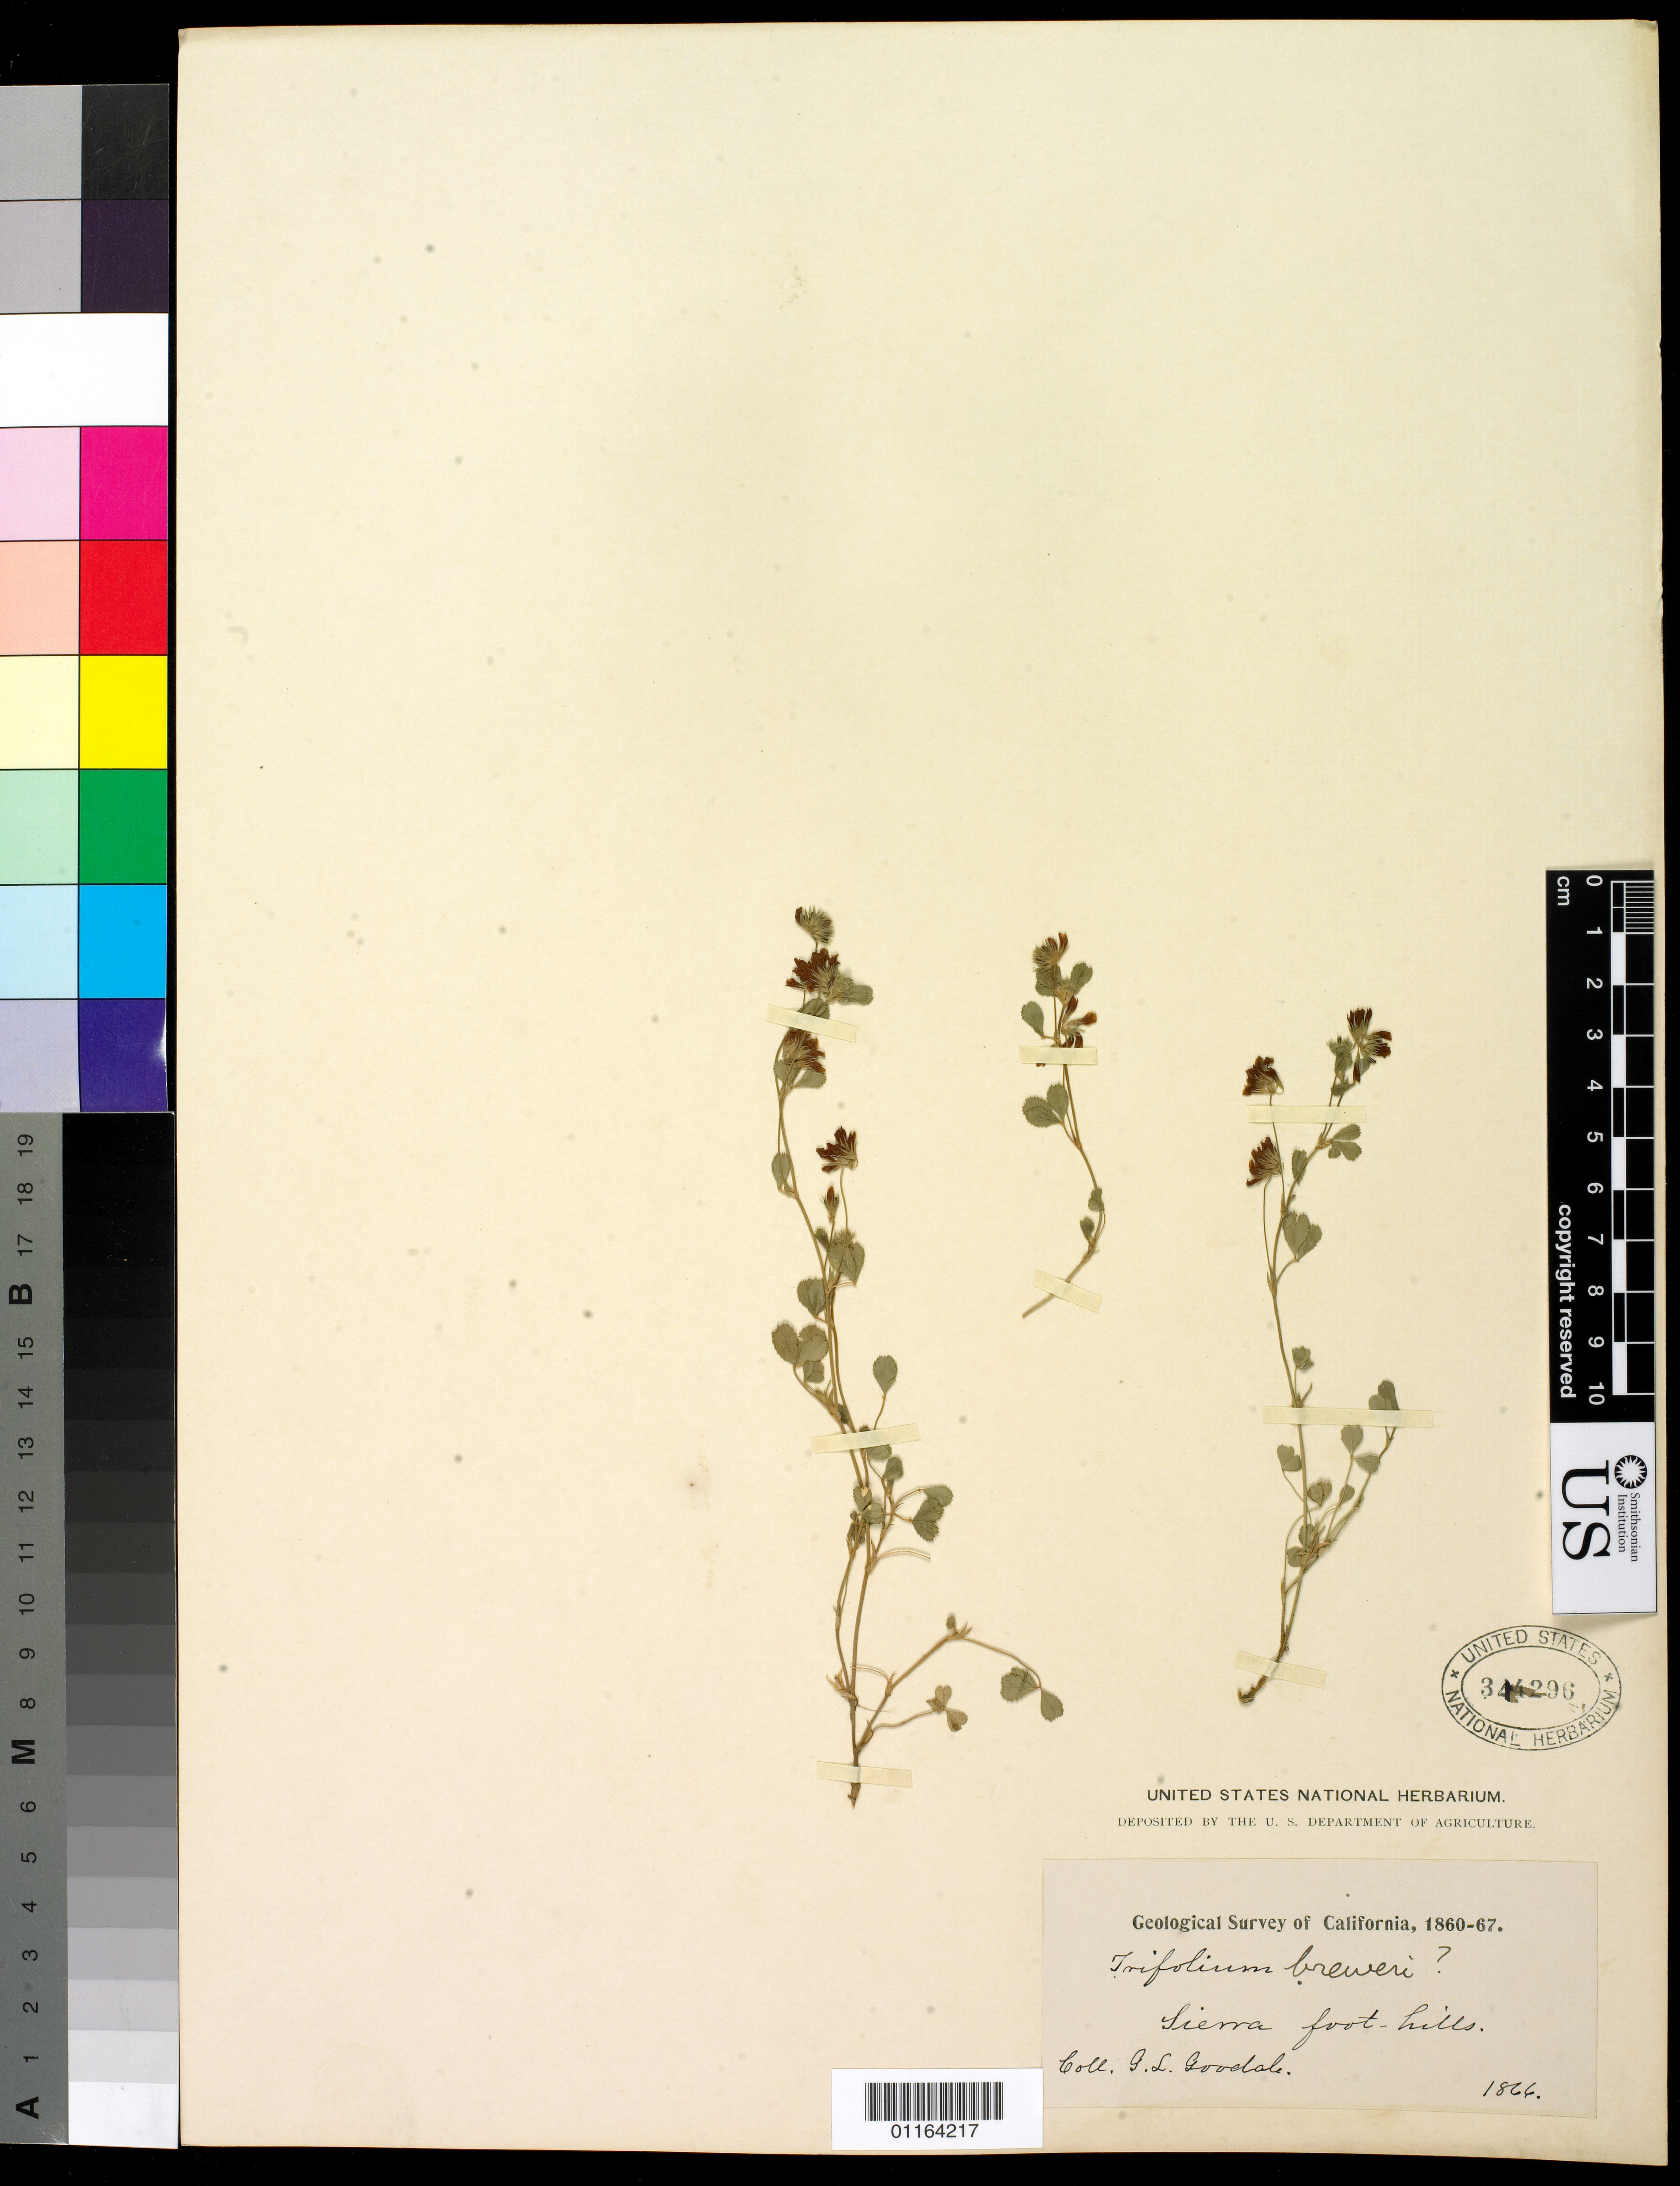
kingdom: Plantae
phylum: Tracheophyta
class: Magnoliopsida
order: Fabales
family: Fabaceae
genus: Trifolium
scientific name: Trifolium breweri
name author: S. Watson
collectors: G. L. Goodale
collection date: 1866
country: United States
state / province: California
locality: Foot hills of the Sierras.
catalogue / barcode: US 344296